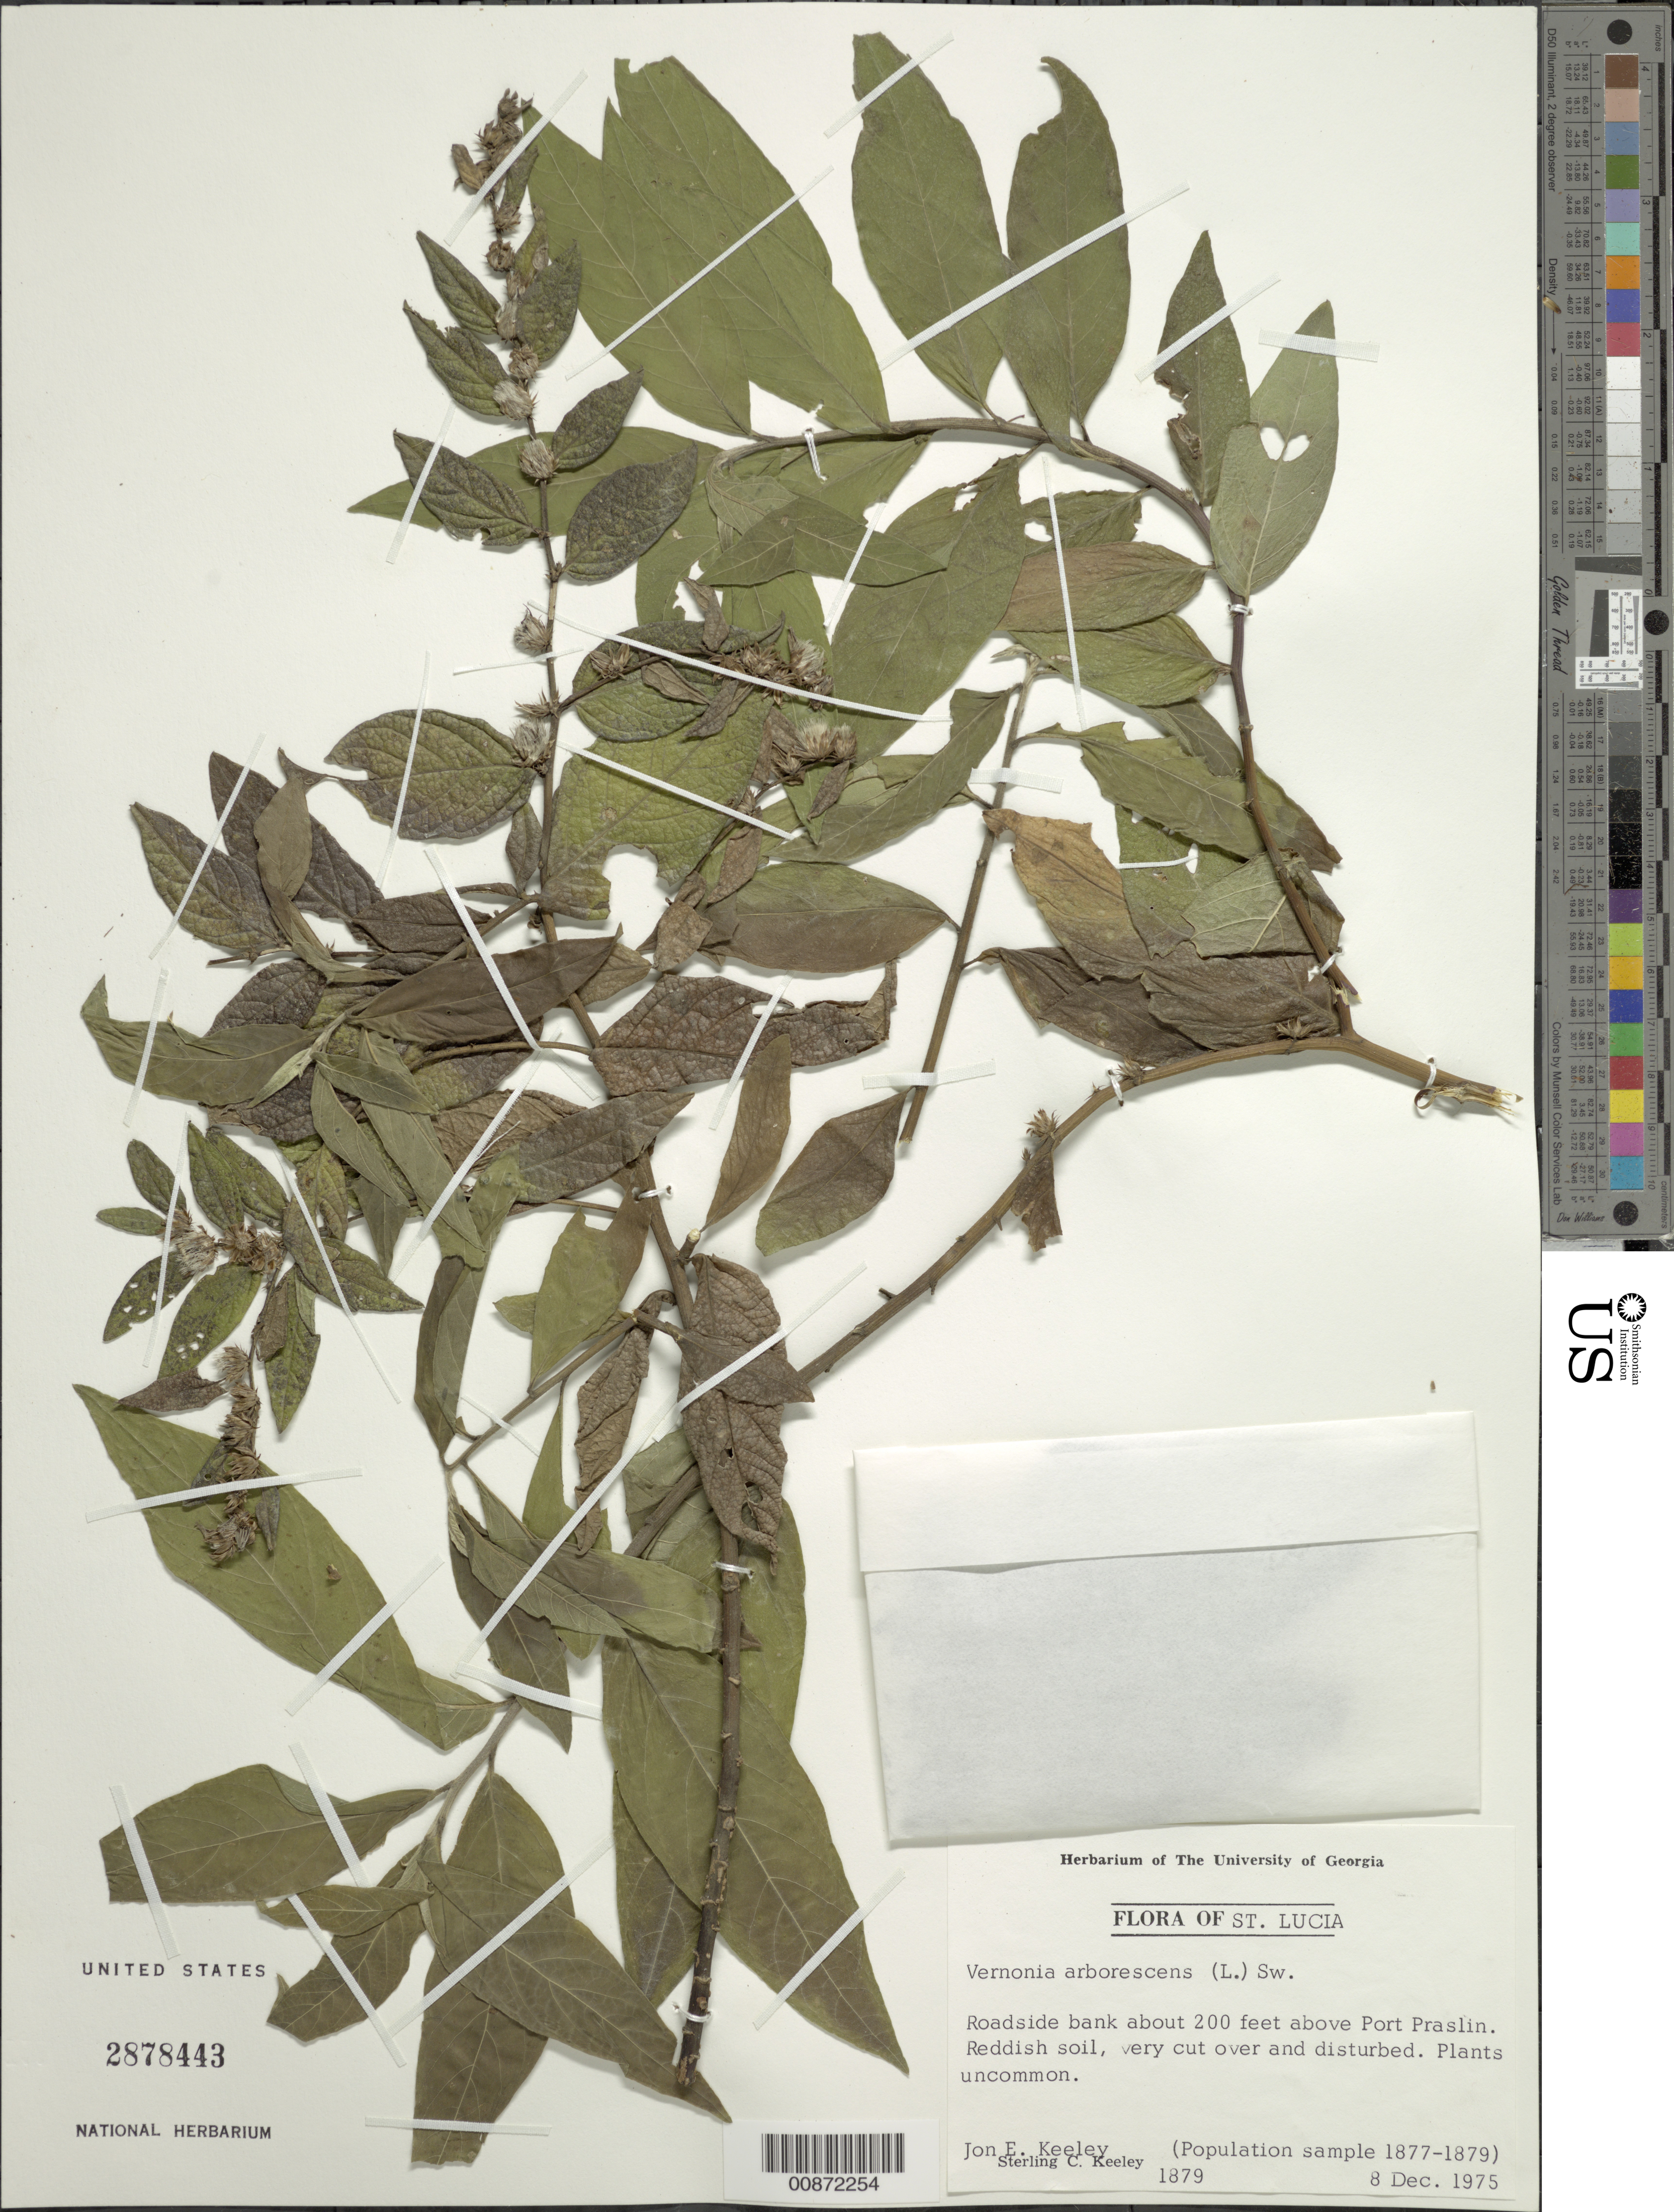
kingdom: Plantae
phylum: Tracheophyta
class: Magnoliopsida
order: Asterales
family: Asteraceae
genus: Vernonia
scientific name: Vernonia arborescens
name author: (L.) Sw.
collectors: S. C. Keeley & J. E. Keeley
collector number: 1879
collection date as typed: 08 Dec 1975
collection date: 1975-12-08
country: St. Lucia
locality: Road about 200 ft. above Port Praslin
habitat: Roadside bank, very cut-over and disturbed area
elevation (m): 61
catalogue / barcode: US 2878443